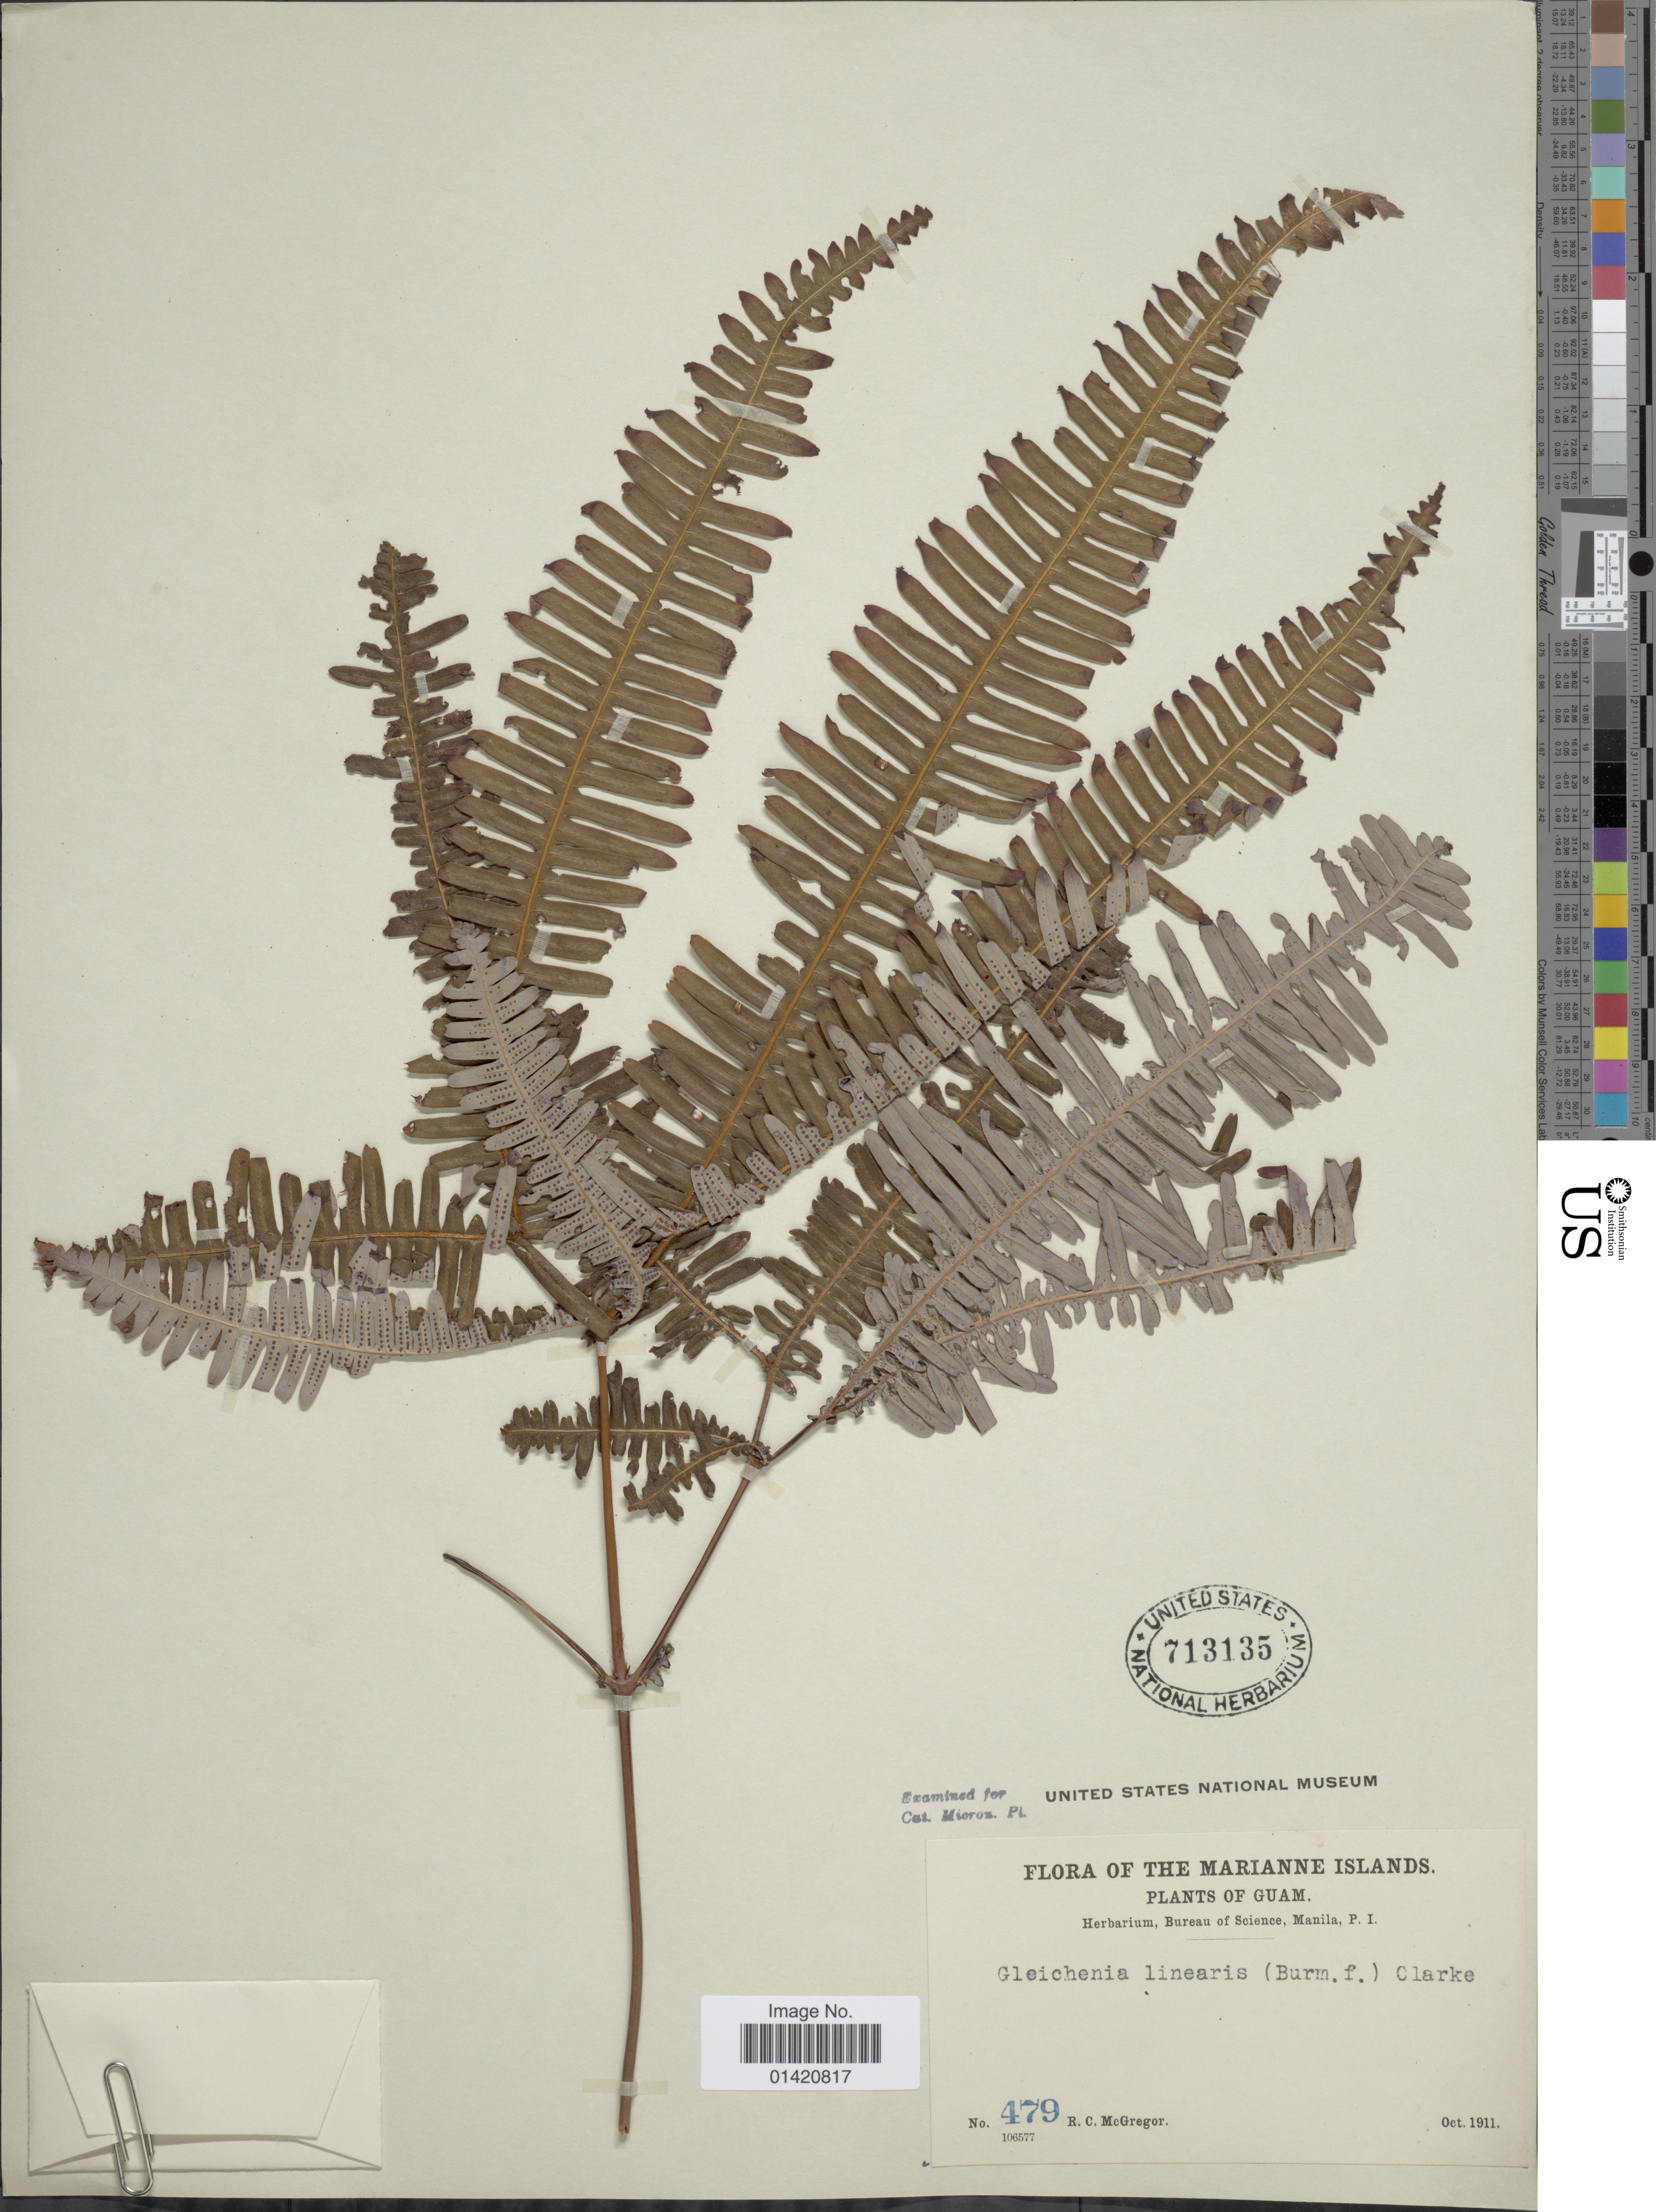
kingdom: Plantae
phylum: Tracheophyta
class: Polypodiopsida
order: Gleicheniales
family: Gleicheniaceae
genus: Dicranopteris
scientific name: Dicranopteris linearis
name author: (Burm. f.) Underw.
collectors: R. C. McGregor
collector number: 479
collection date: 1911-10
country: Guam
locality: The mariana Islands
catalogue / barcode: US 713135